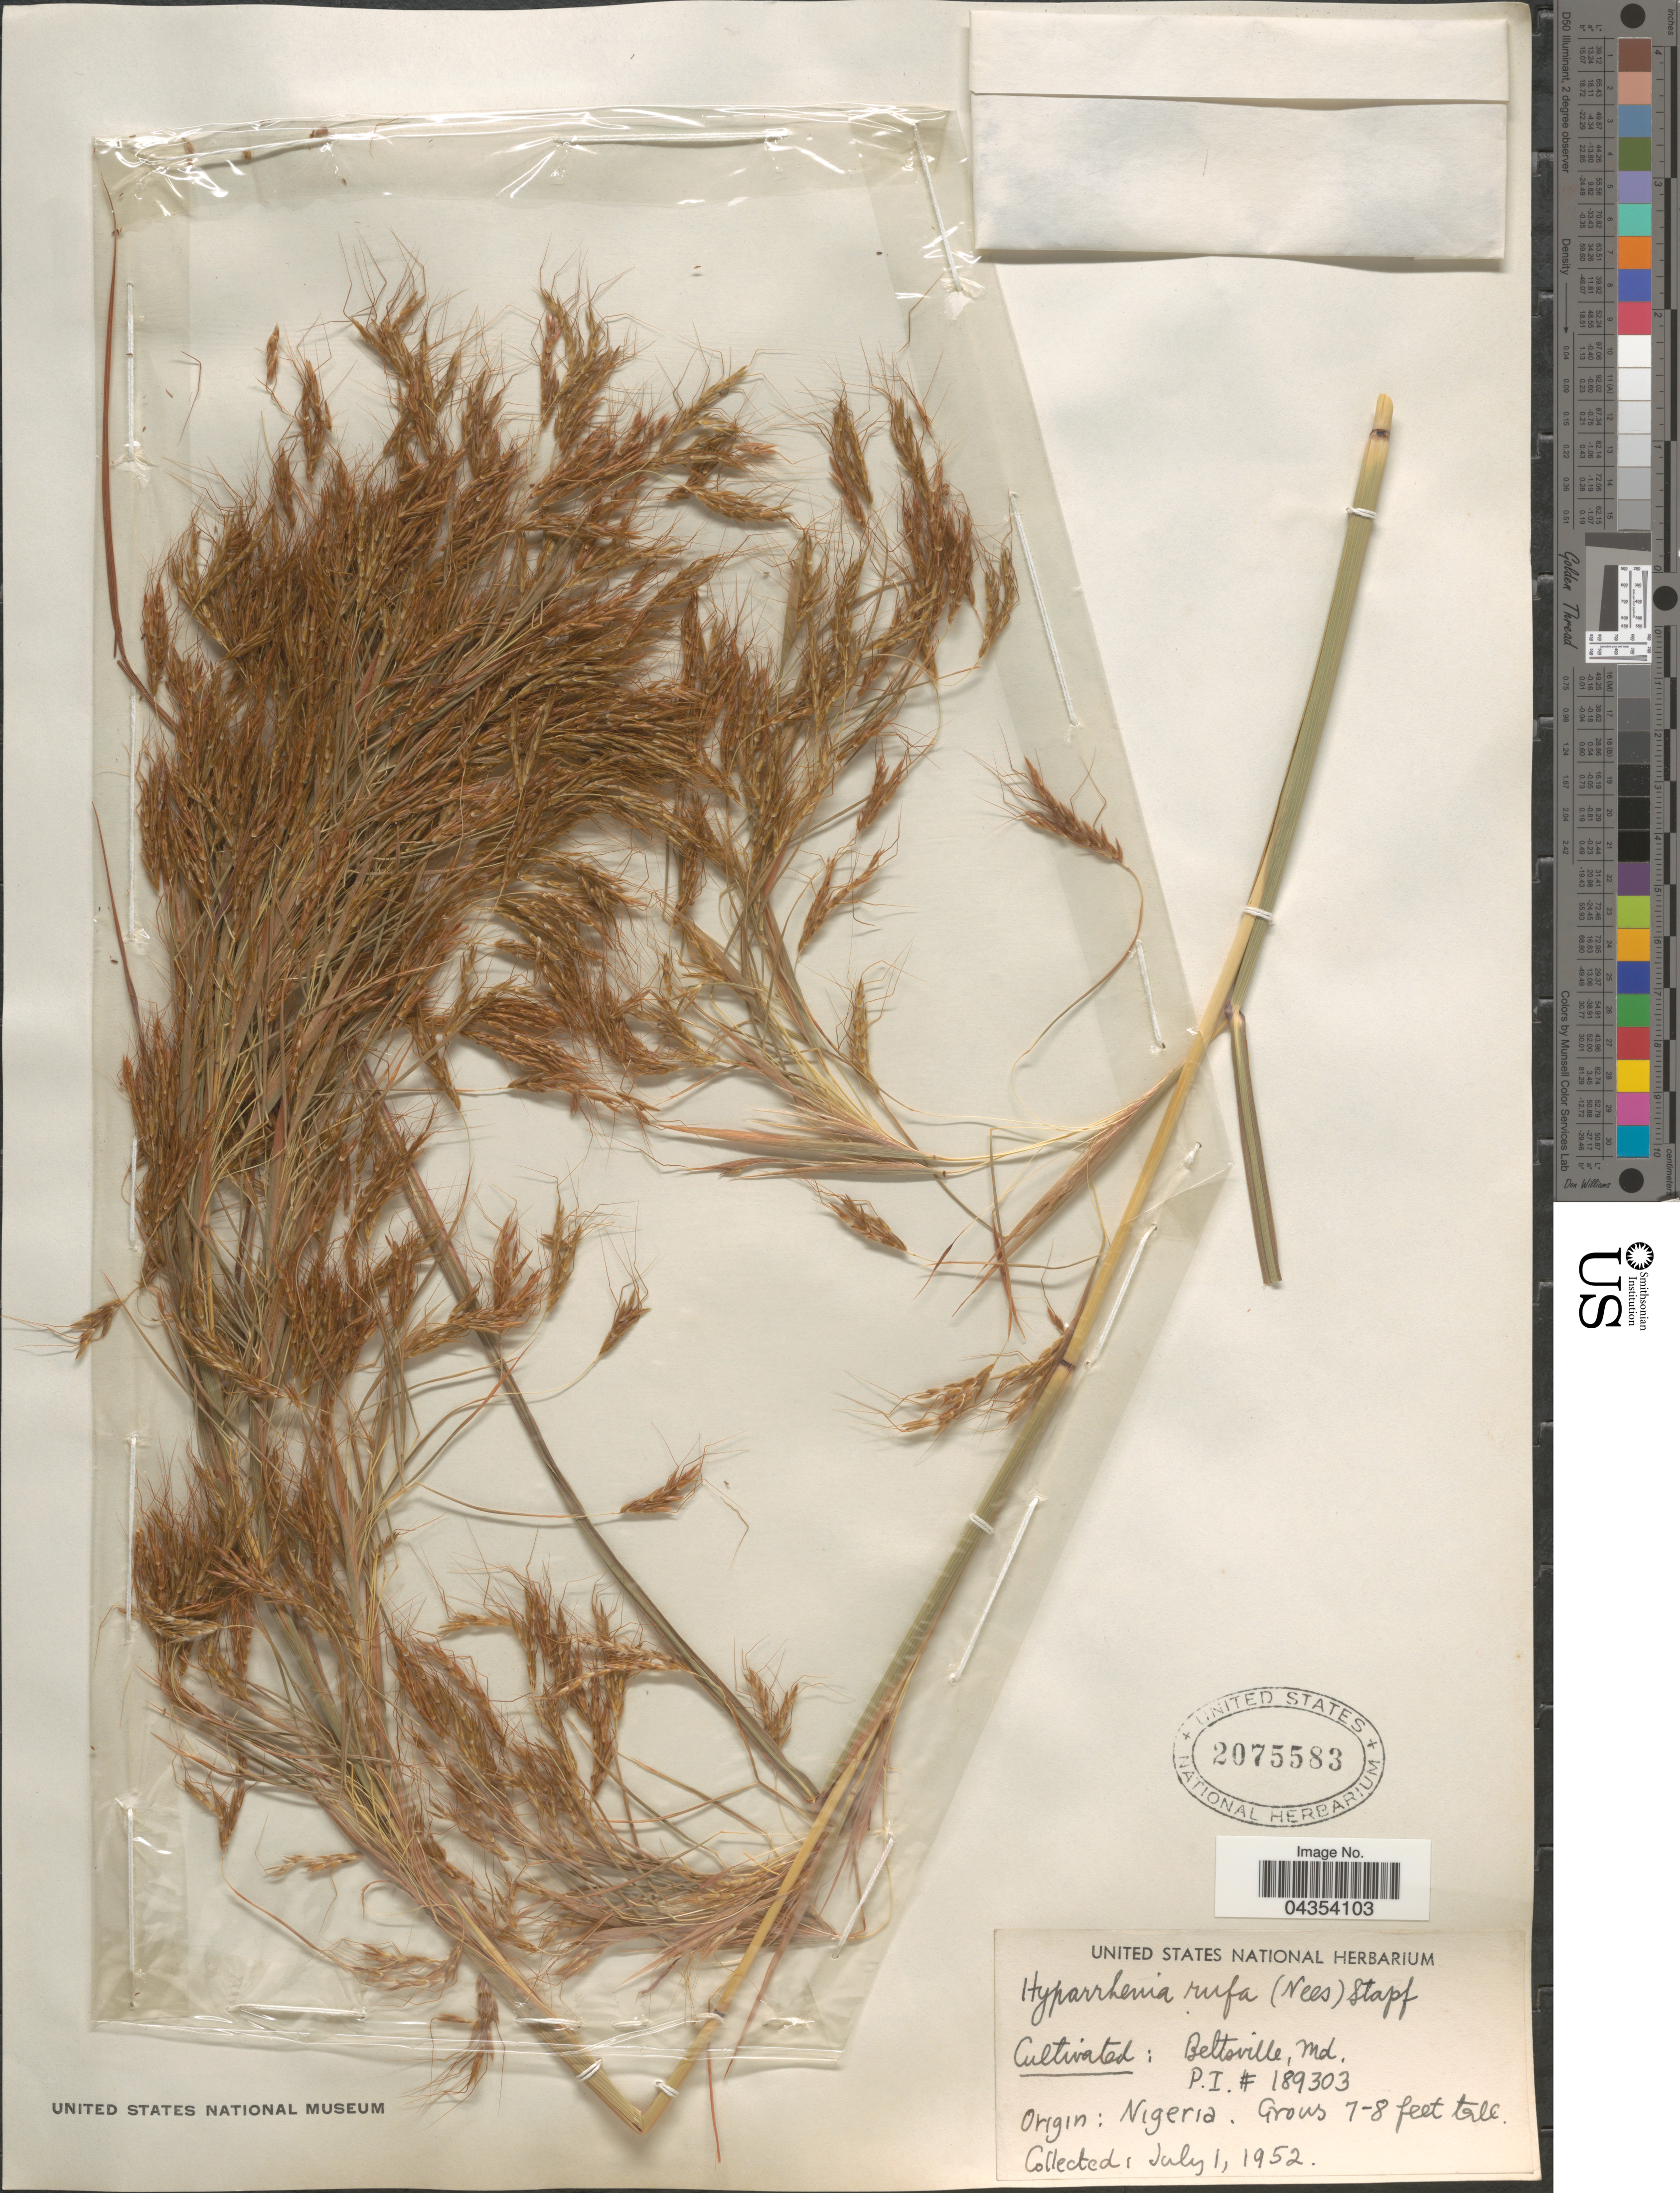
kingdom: Plantae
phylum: Tracheophyta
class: Liliopsida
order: Poales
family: Poaceae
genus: Hyparrhenia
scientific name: Hyparrhenia rufa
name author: (Nees) Stapf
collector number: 189303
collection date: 1952-07-01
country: United States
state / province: Maryland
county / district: Prince George's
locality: Beltsville, Md.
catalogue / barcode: US 2075583